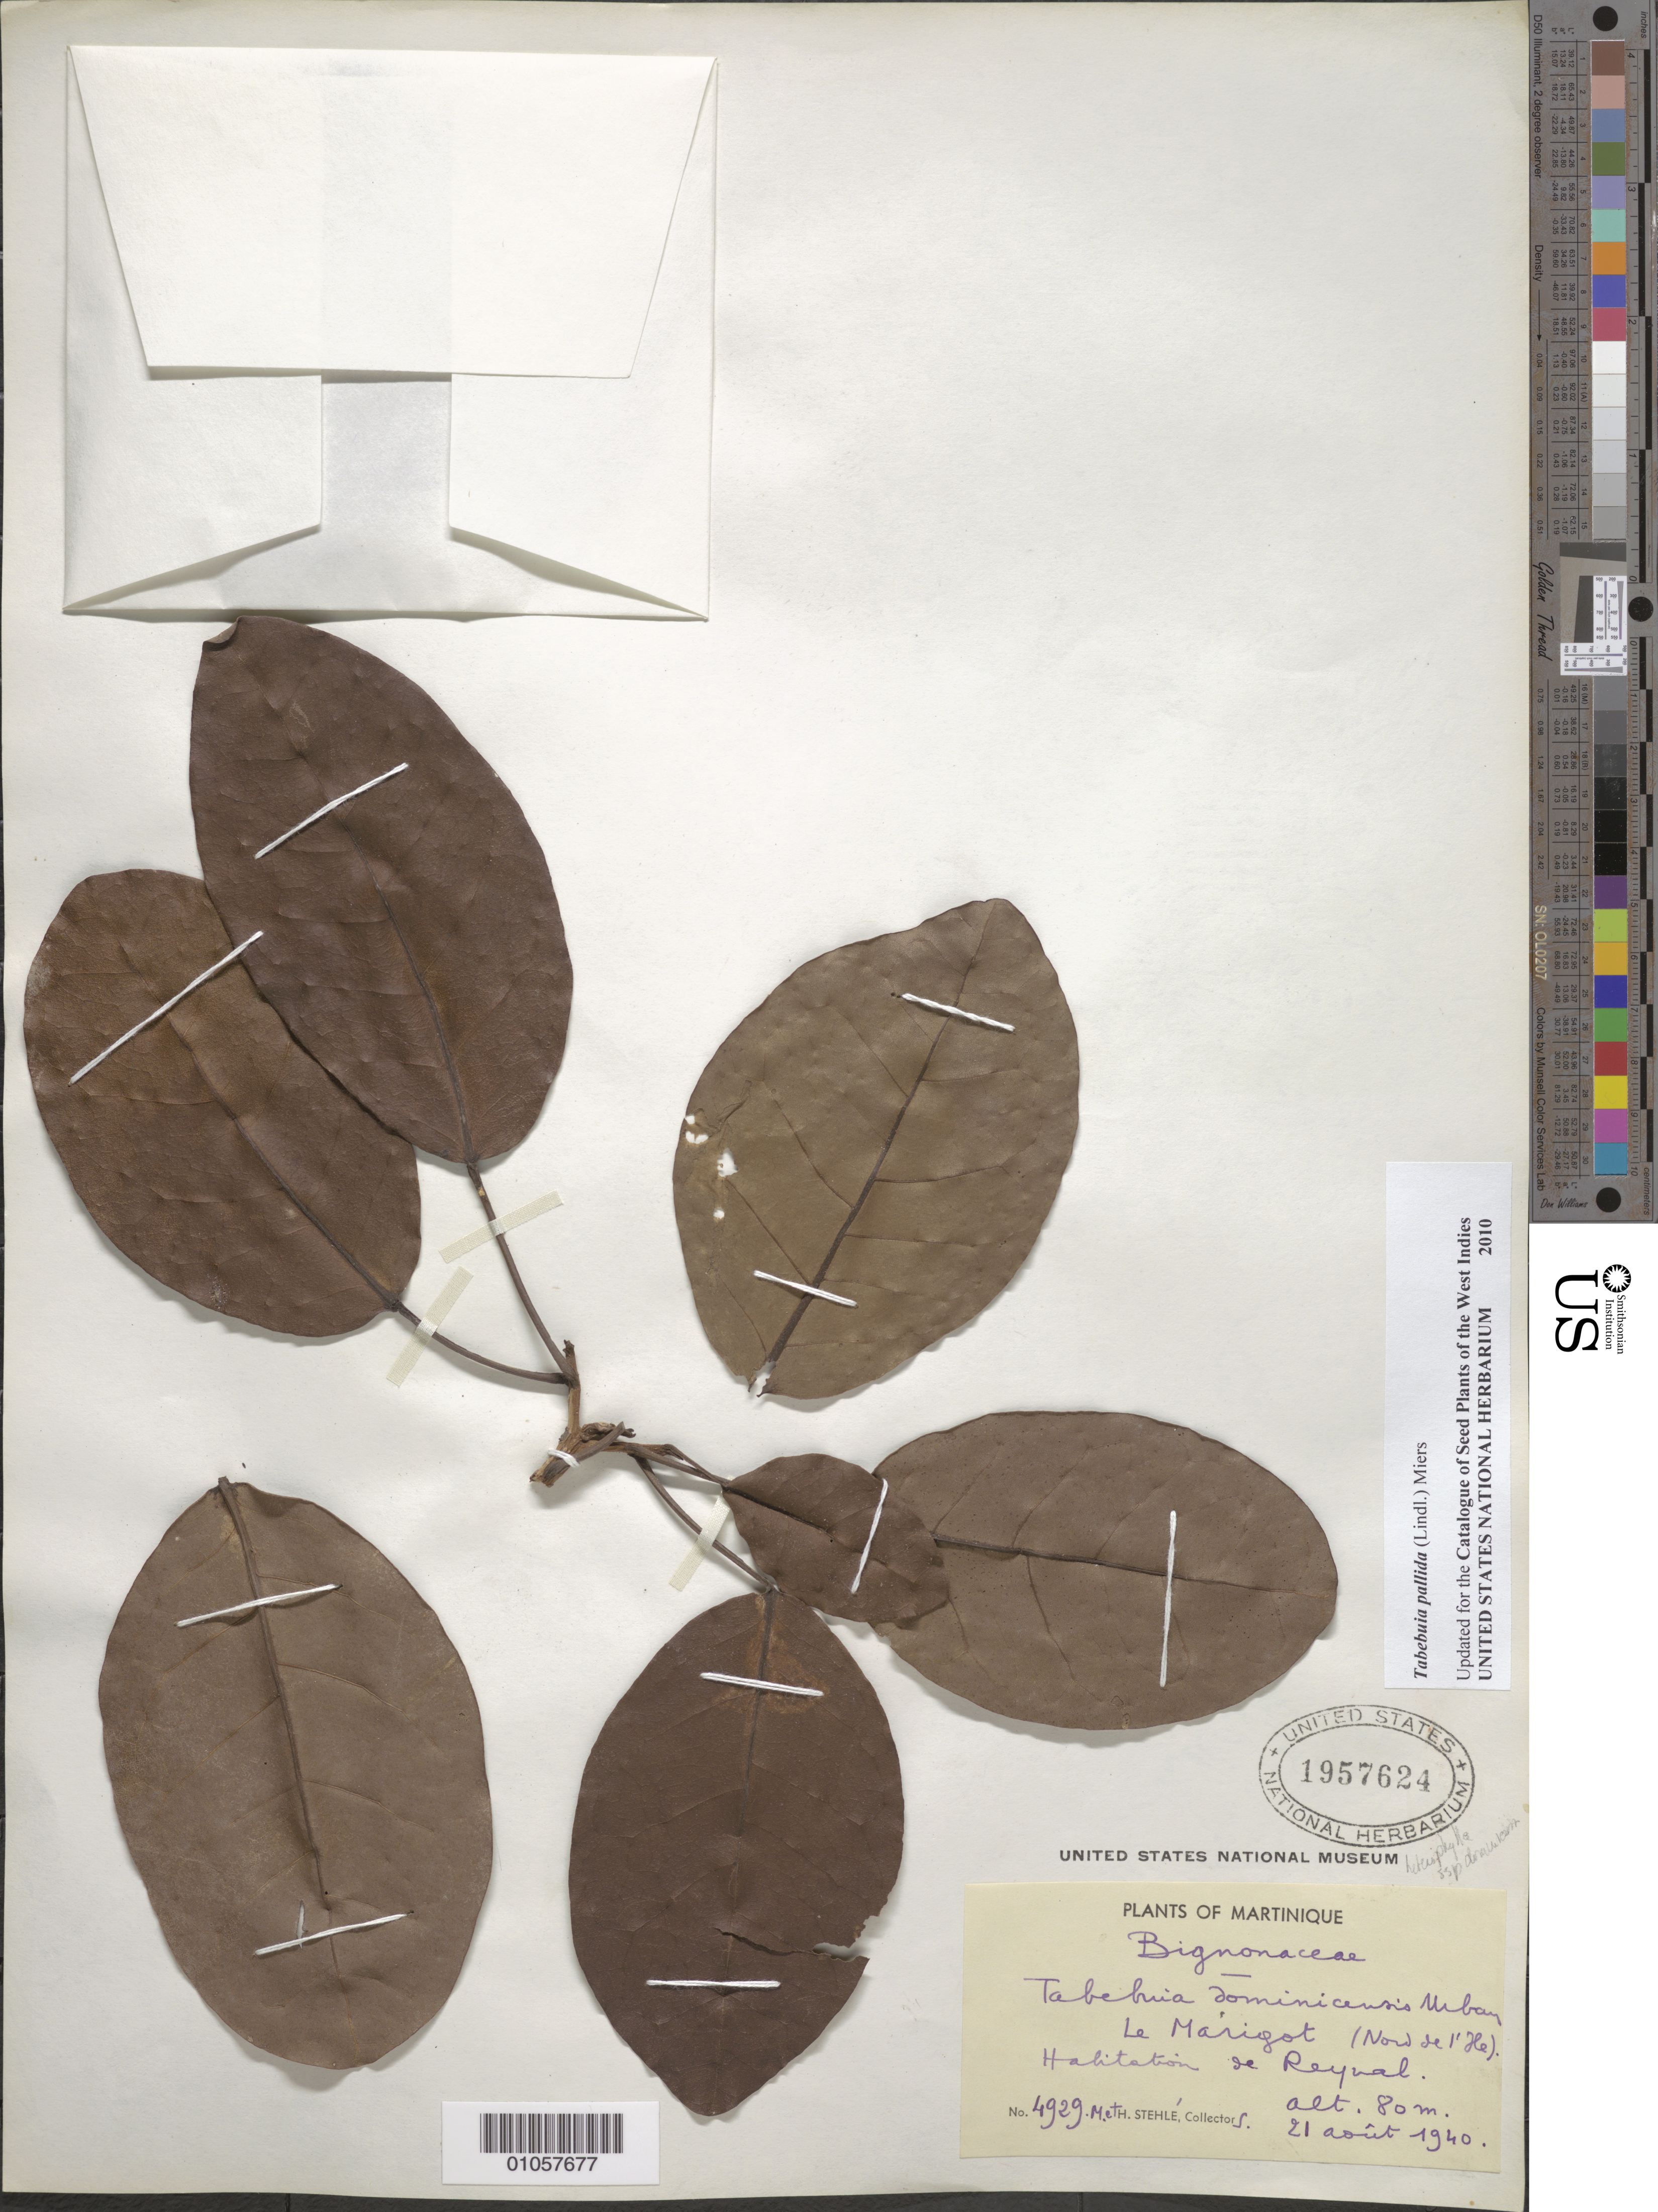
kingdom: Plantae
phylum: Tracheophyta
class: Magnoliopsida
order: Lamiales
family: Bignoniaceae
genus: Tabebuia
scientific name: Tabebuia pallida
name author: (Lindl.) Miers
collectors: H. Stehlé & M. Stehlé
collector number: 4929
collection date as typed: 21 Aug 1940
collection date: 1940-08-21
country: Martinique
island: Martinique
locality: Le Marigot, Nord de l'Ile, Habitation de Reynal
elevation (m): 80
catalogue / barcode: US 1957624